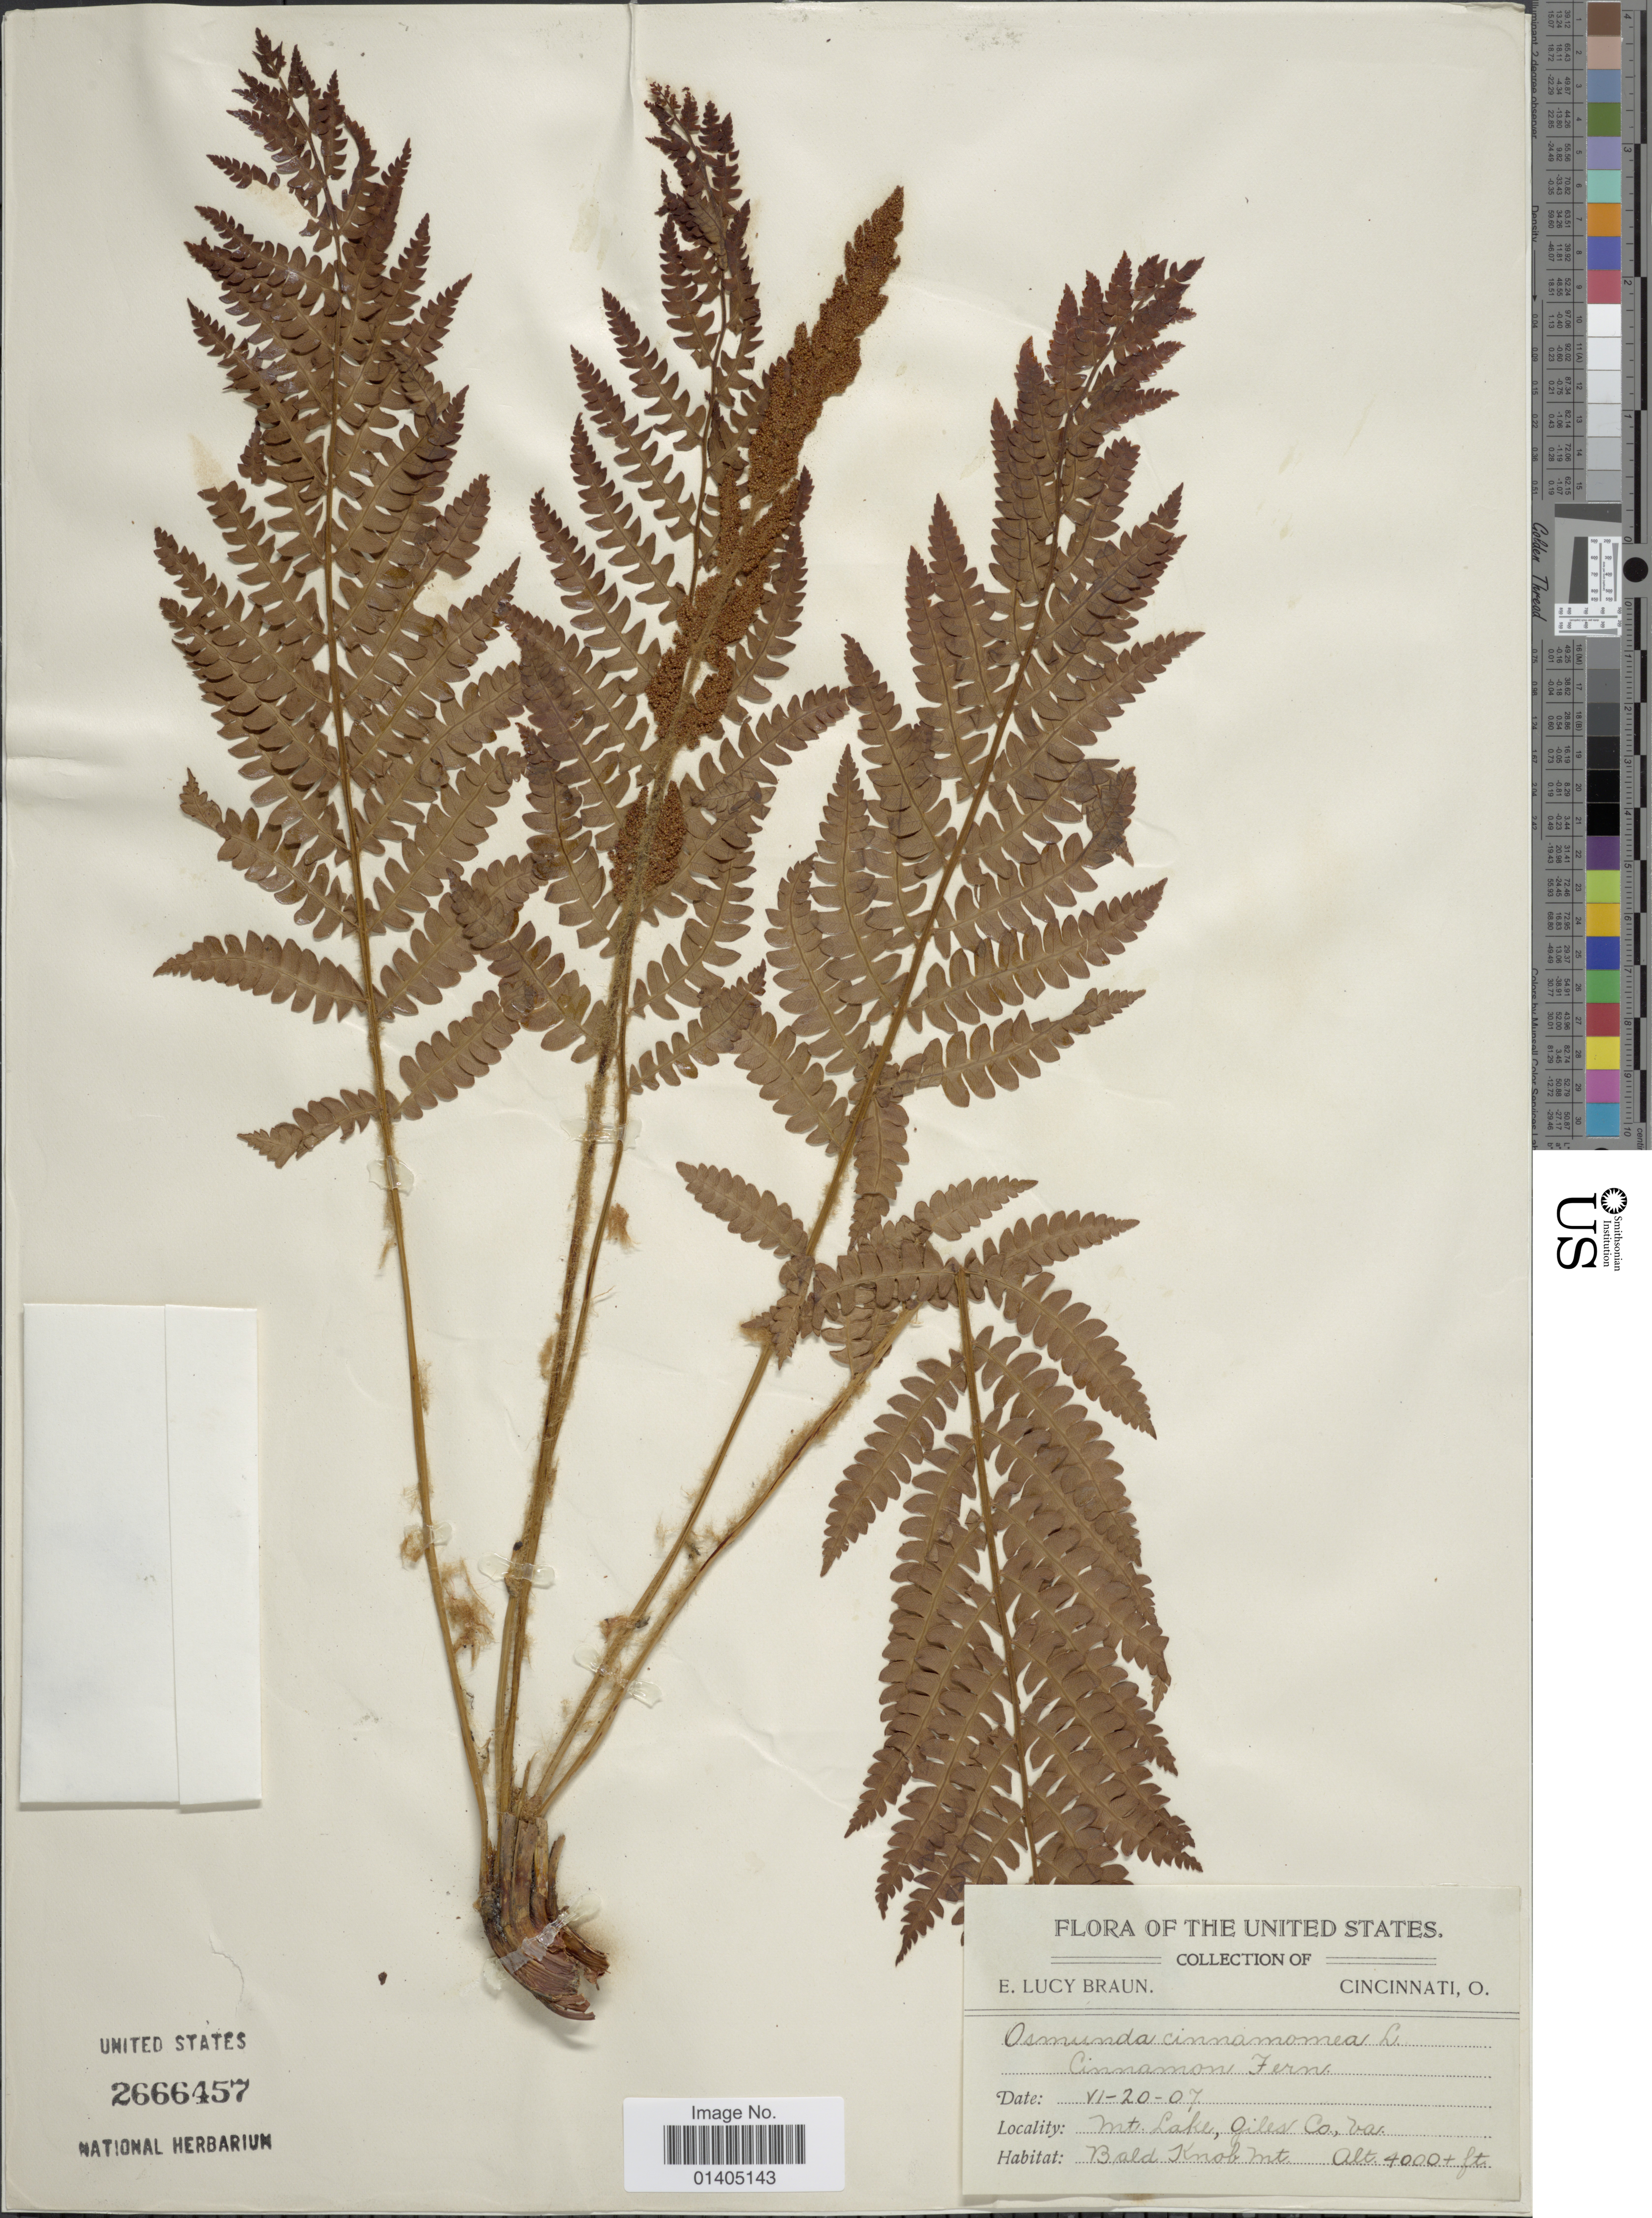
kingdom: Plantae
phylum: Tracheophyta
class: Polypodiopsida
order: Osmundales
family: Osmundaceae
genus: Osmundastrum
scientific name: Osmundastrum cinnamomeum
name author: (L.) C. Presl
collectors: E. L. Braun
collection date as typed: Transcribed d/m/y: 20/6/7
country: United States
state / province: Virginia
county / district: Giles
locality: Mt Lake, Giles Co.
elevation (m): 1219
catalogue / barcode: US 2666457